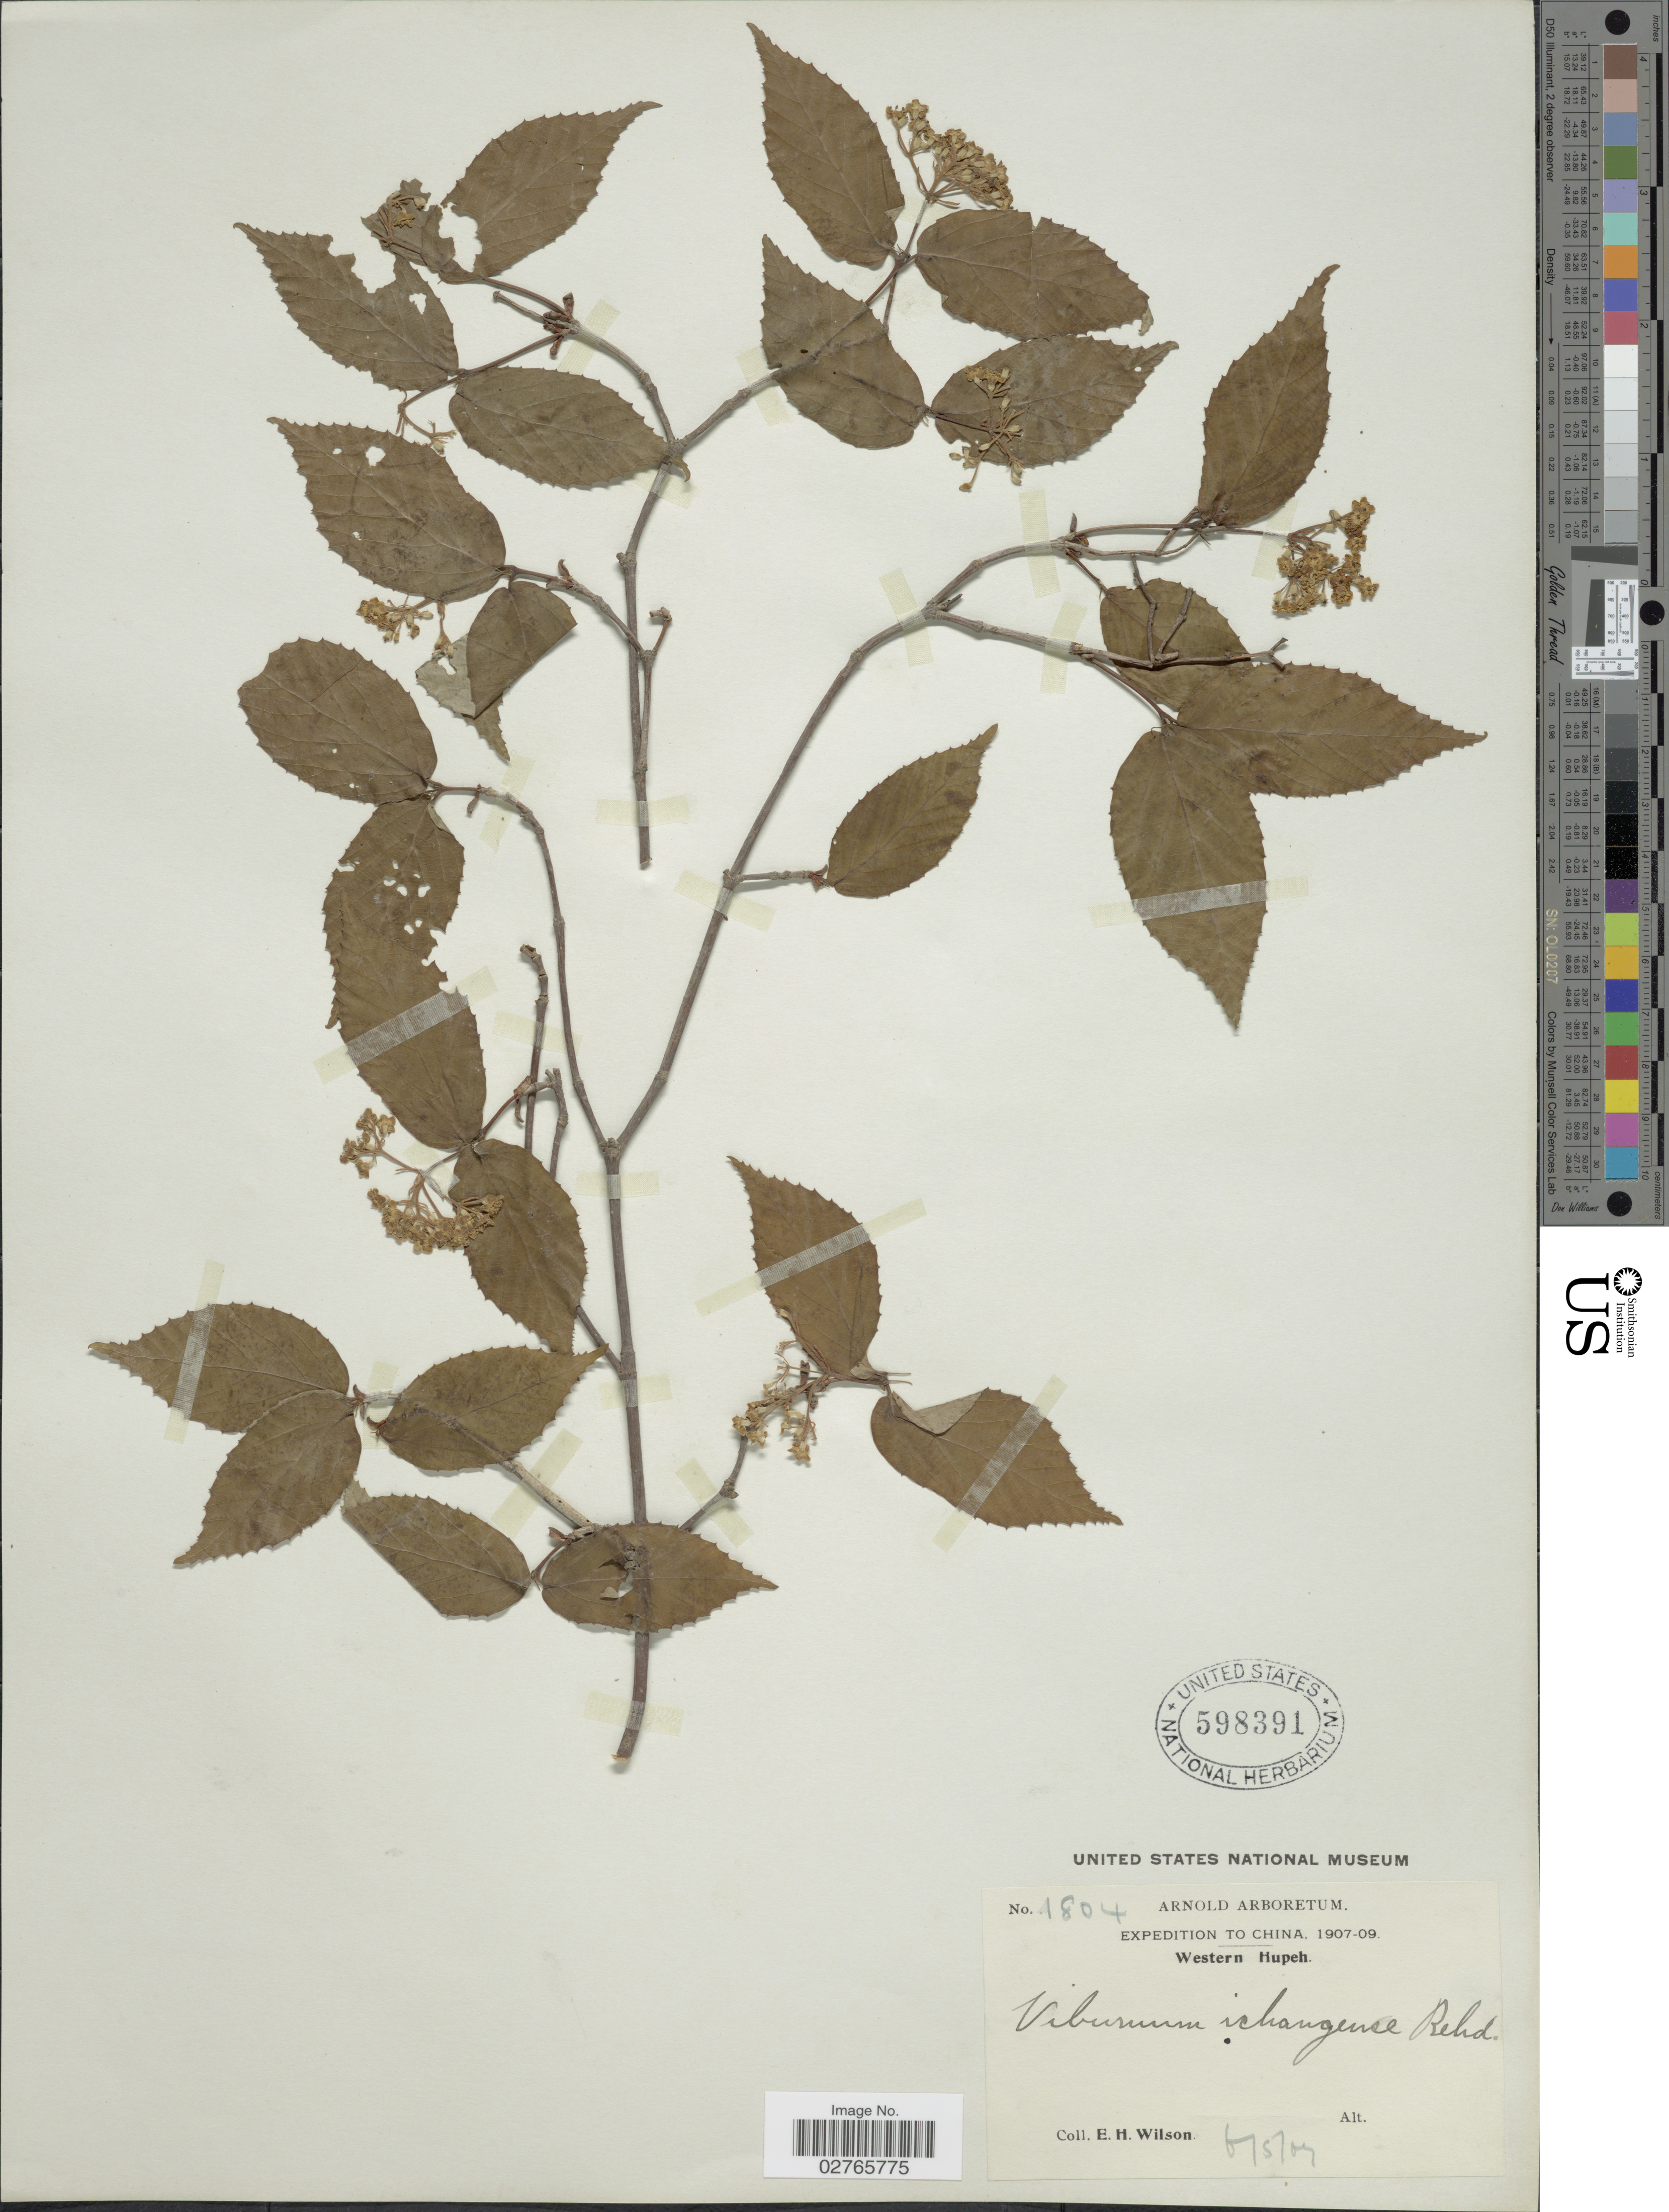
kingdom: Plantae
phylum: Tracheophyta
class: Magnoliopsida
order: Dipsacales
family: Viburnaceae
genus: Viburnum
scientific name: Viburnum erosum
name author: Thunb.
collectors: E. Wilson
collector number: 1804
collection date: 1907-05-06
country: China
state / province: Hubei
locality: Western Hupeh.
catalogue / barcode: US 598391